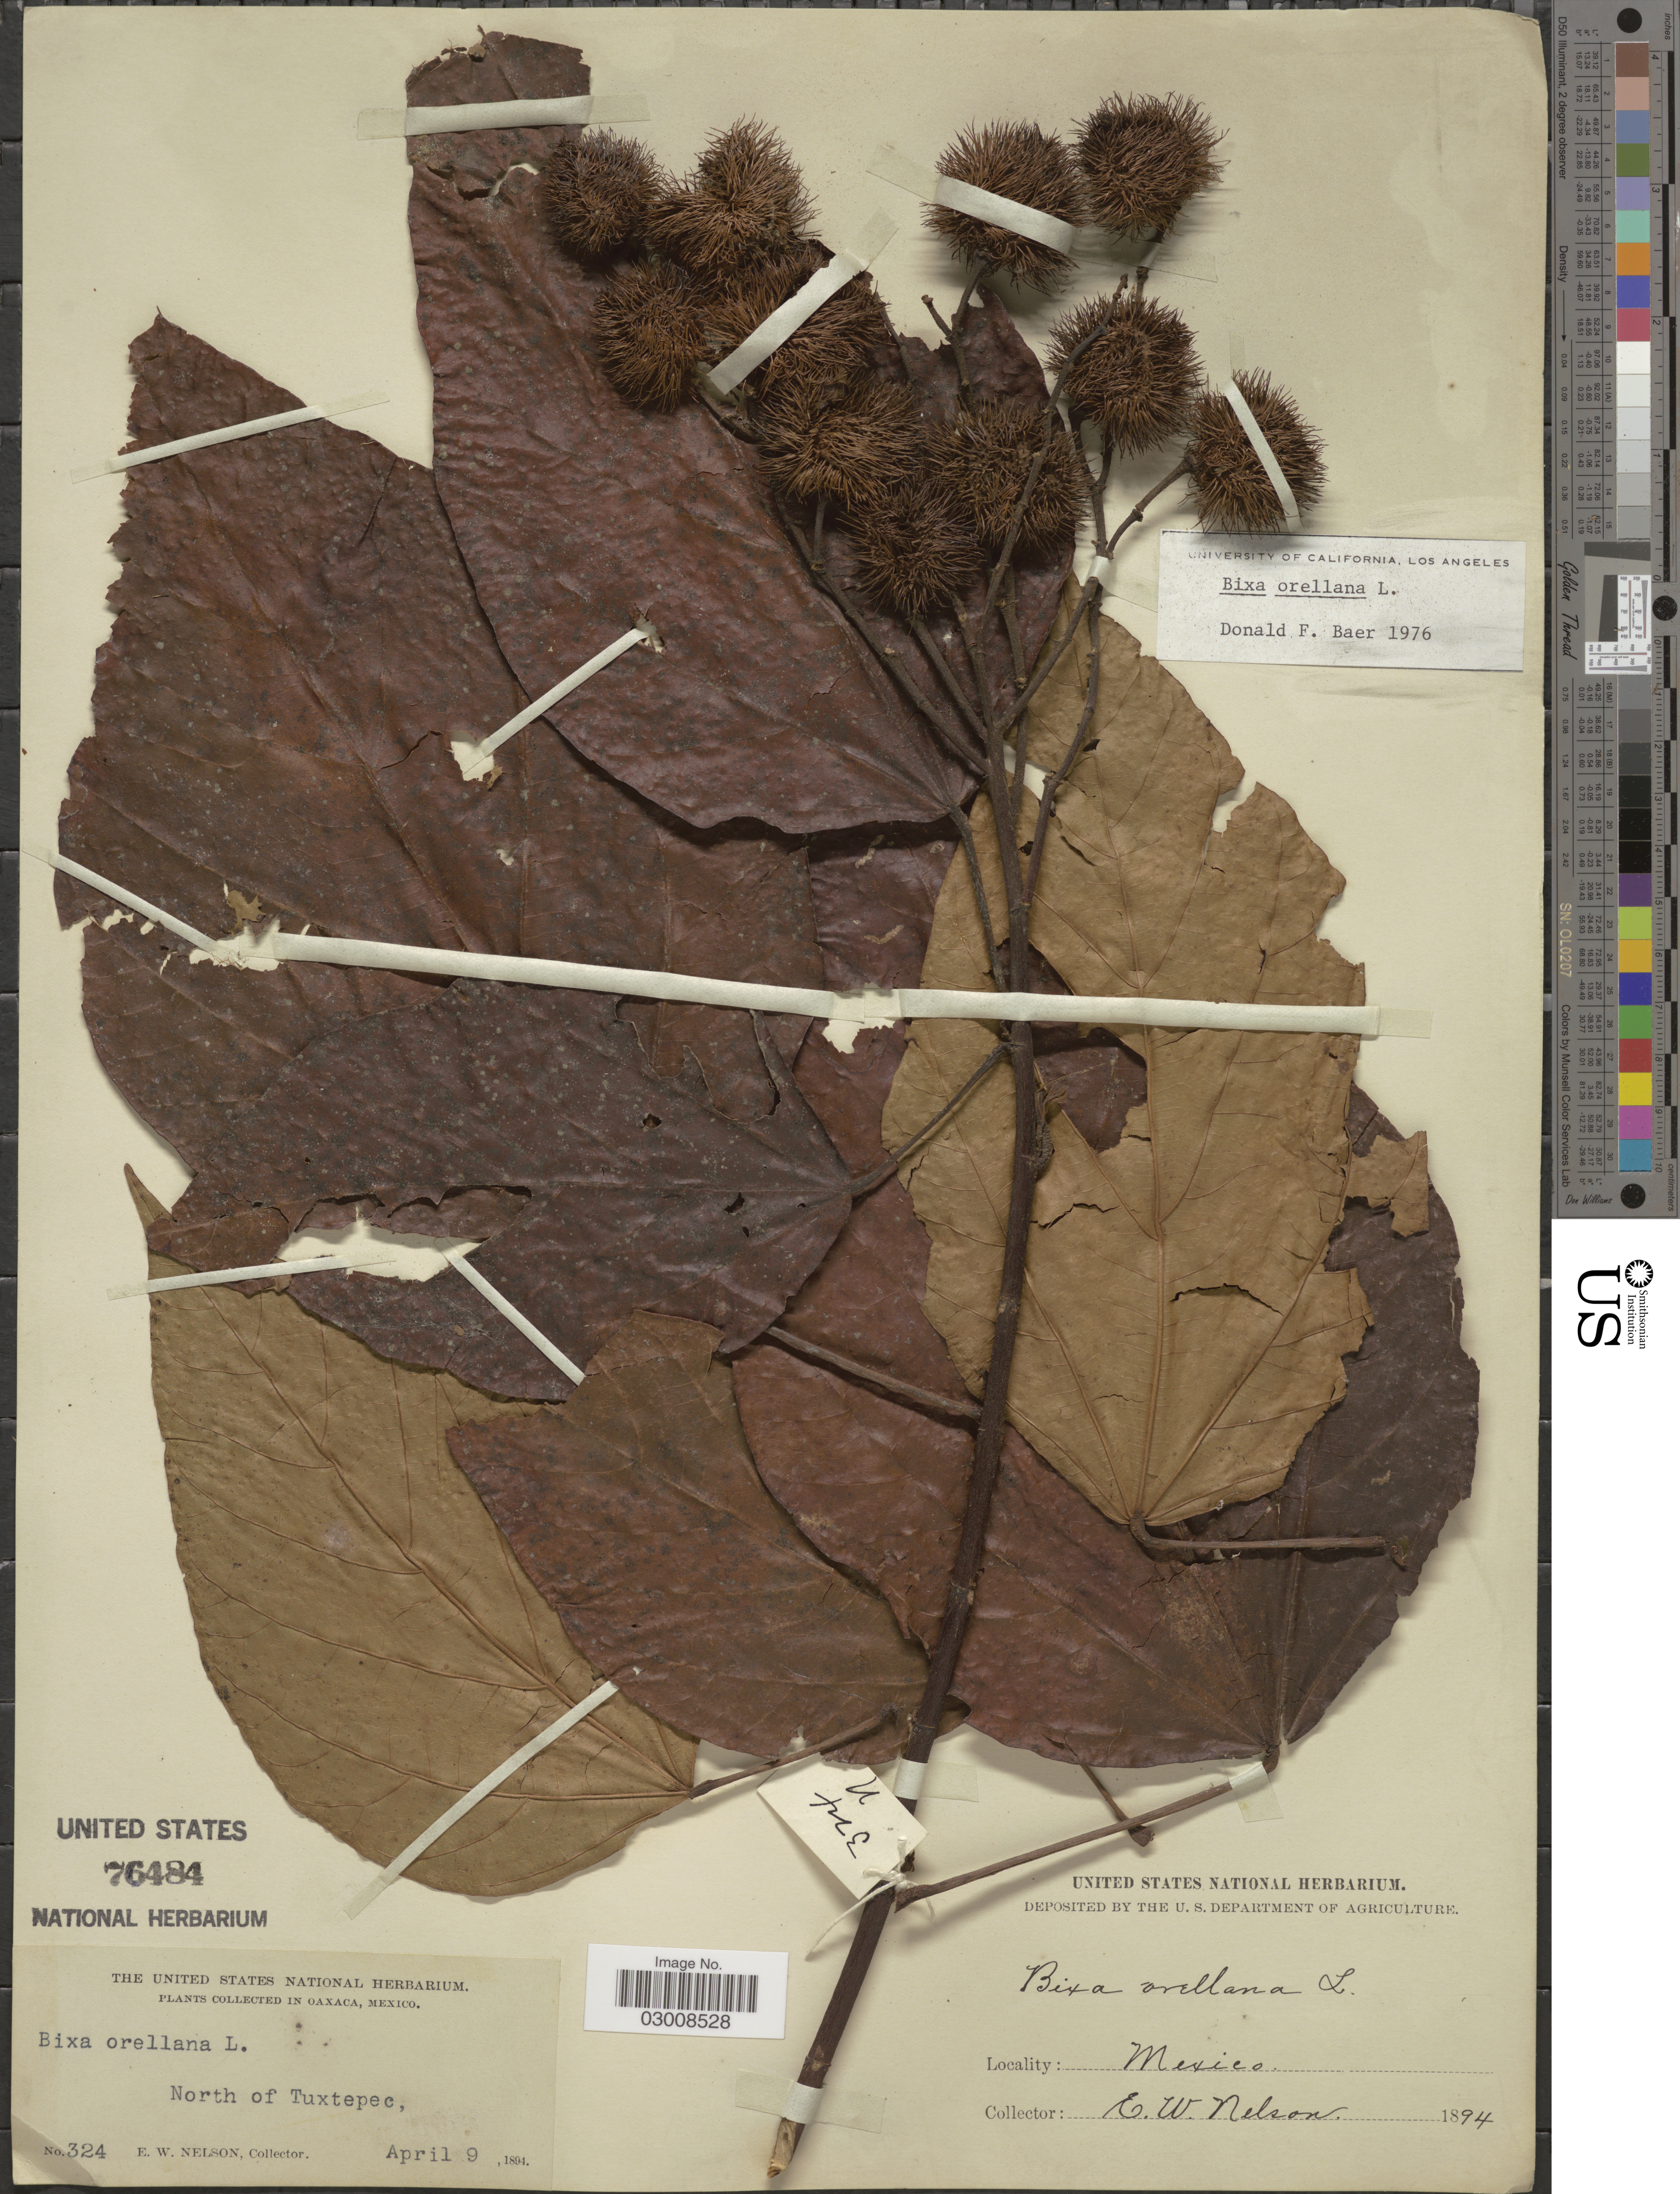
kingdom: Plantae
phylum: Tracheophyta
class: Magnoliopsida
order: Malvales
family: Bixaceae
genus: Bixa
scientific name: Bixa orellana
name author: L.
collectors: E. W. Nelson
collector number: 324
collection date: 1894-04-09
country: Mexico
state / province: Oaxaca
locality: North of Tuxtepec.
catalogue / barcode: US 76484